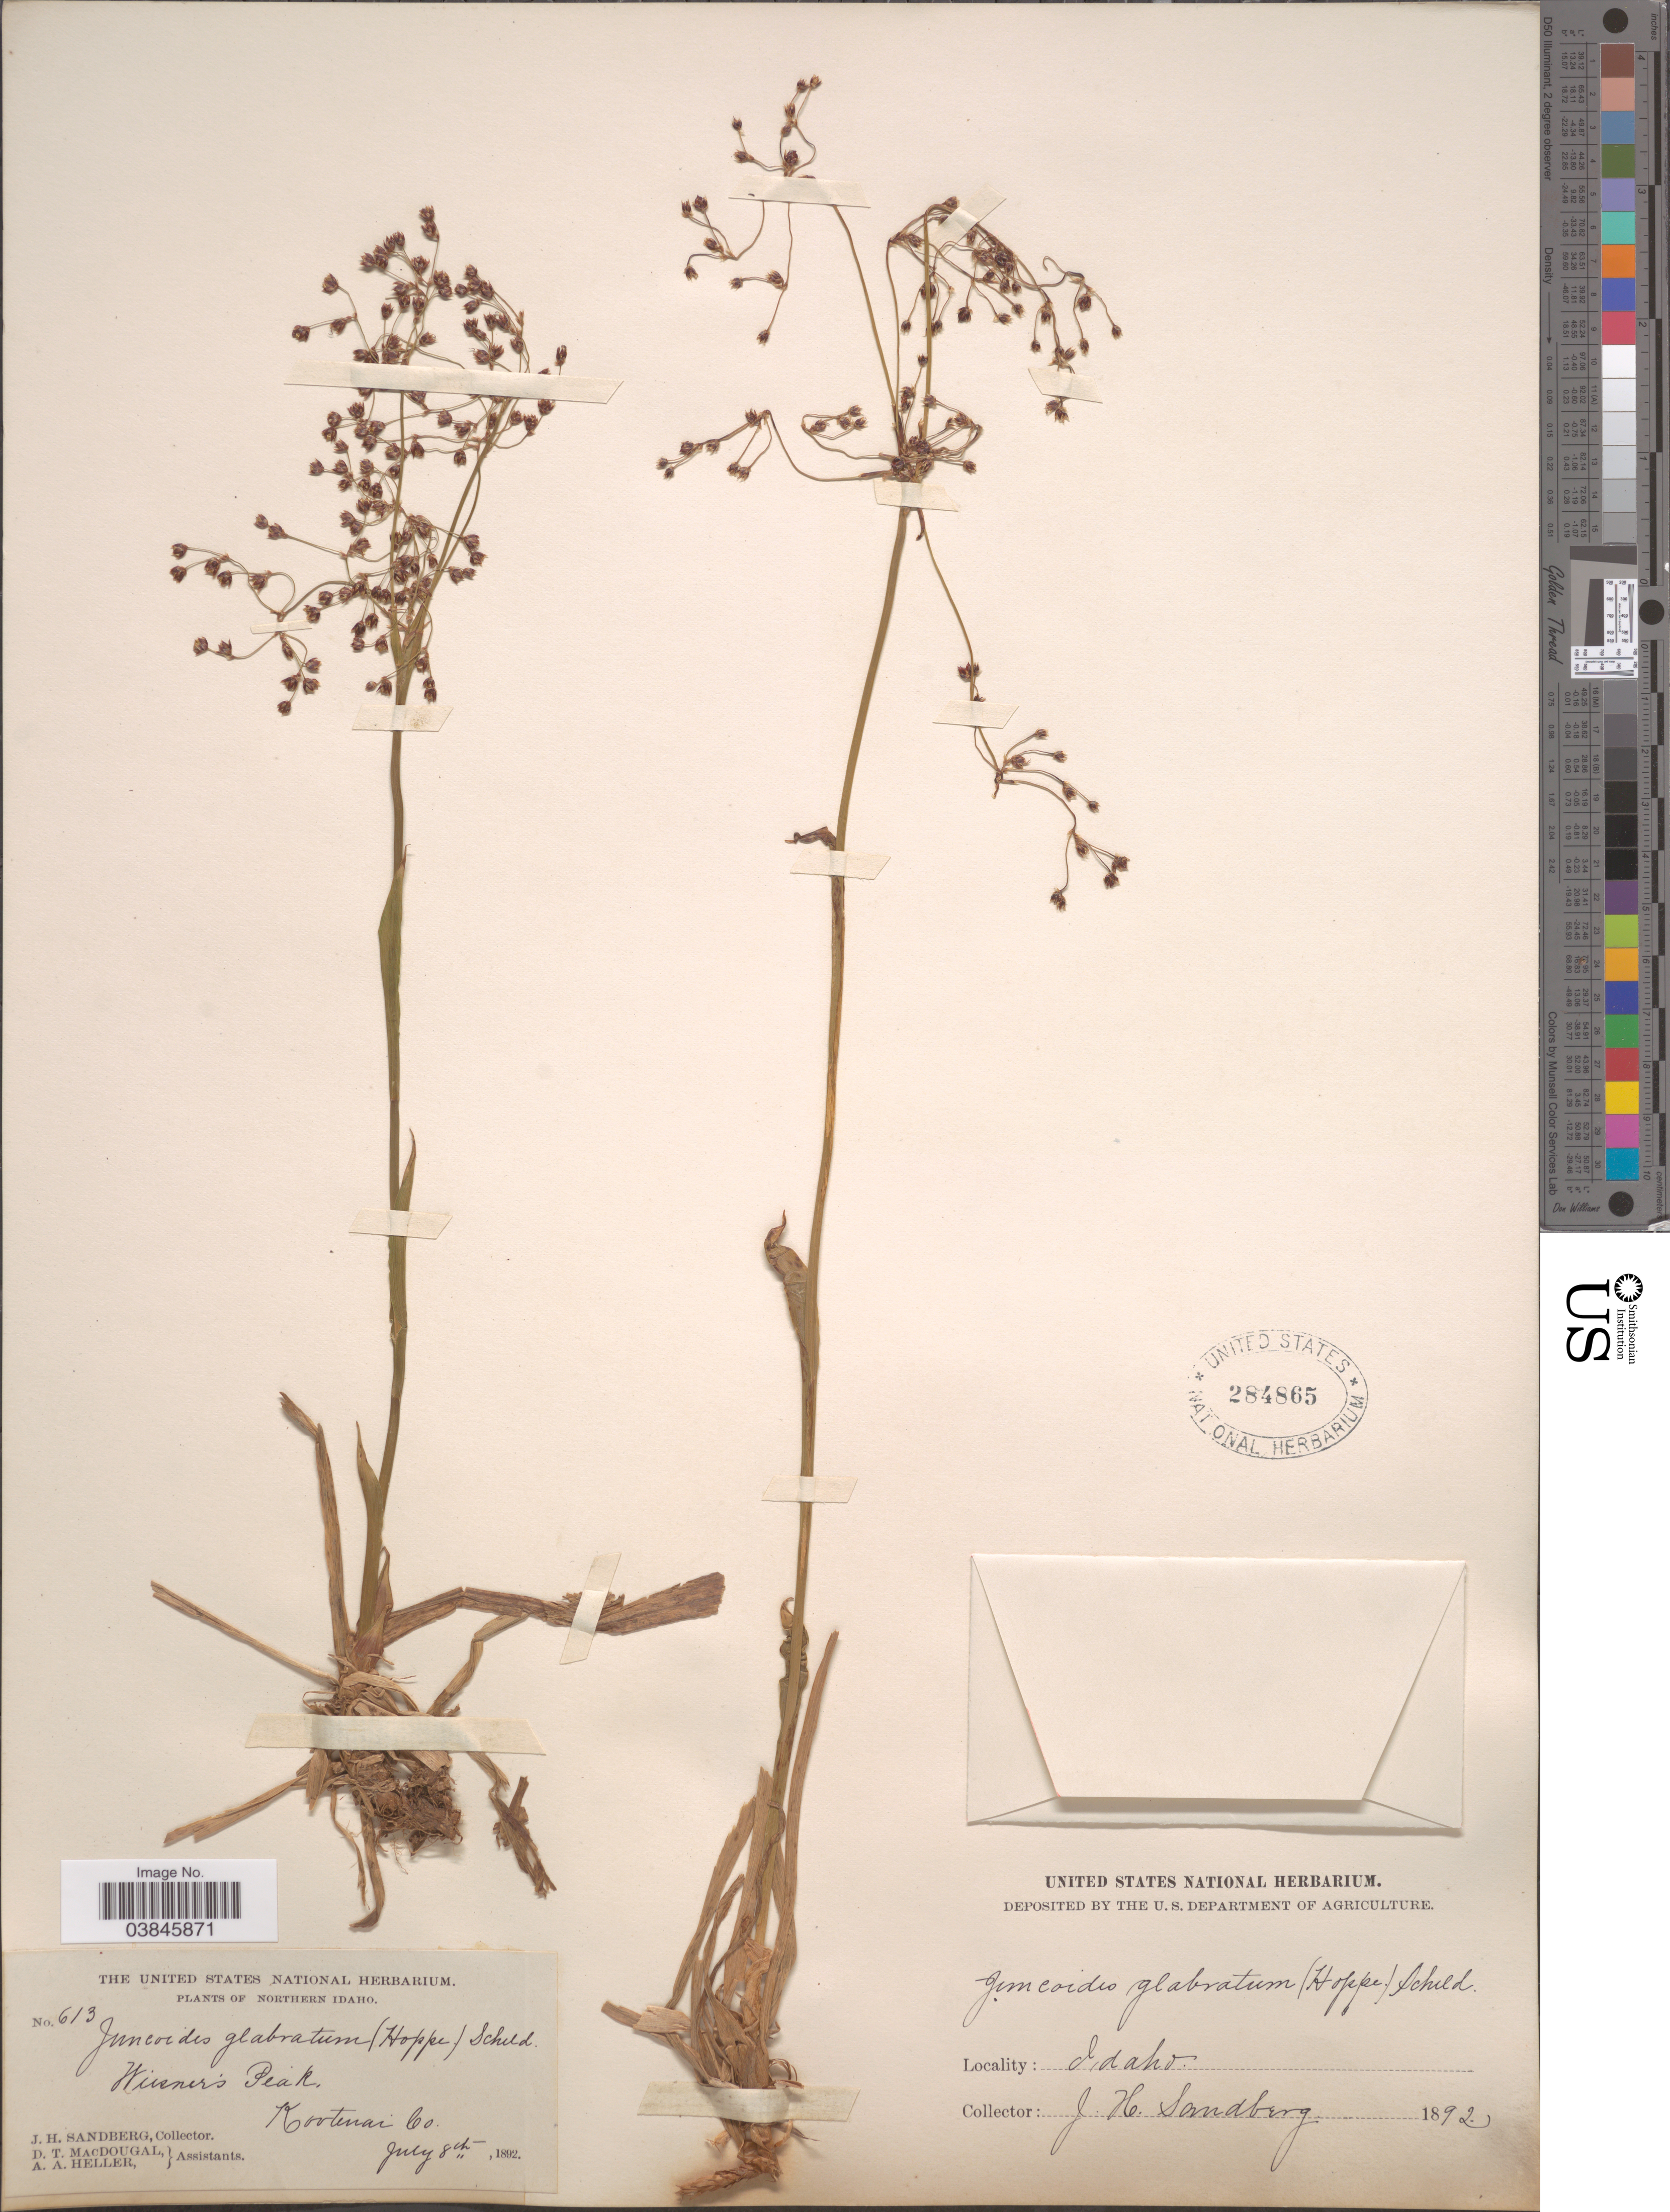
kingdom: Plantae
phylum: Tracheophyta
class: Liliopsida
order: Poales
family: Juncaceae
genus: Luzula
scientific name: Luzula glabrata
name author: (Hoppe) Desv.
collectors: J. H. Sandberg, D. T. MacDougal & A. A. Heller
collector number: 613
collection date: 1892-07-08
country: United States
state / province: Idaho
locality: Northern Idaho. Wiesner's Peak, Kootenai Co.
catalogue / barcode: US 284865